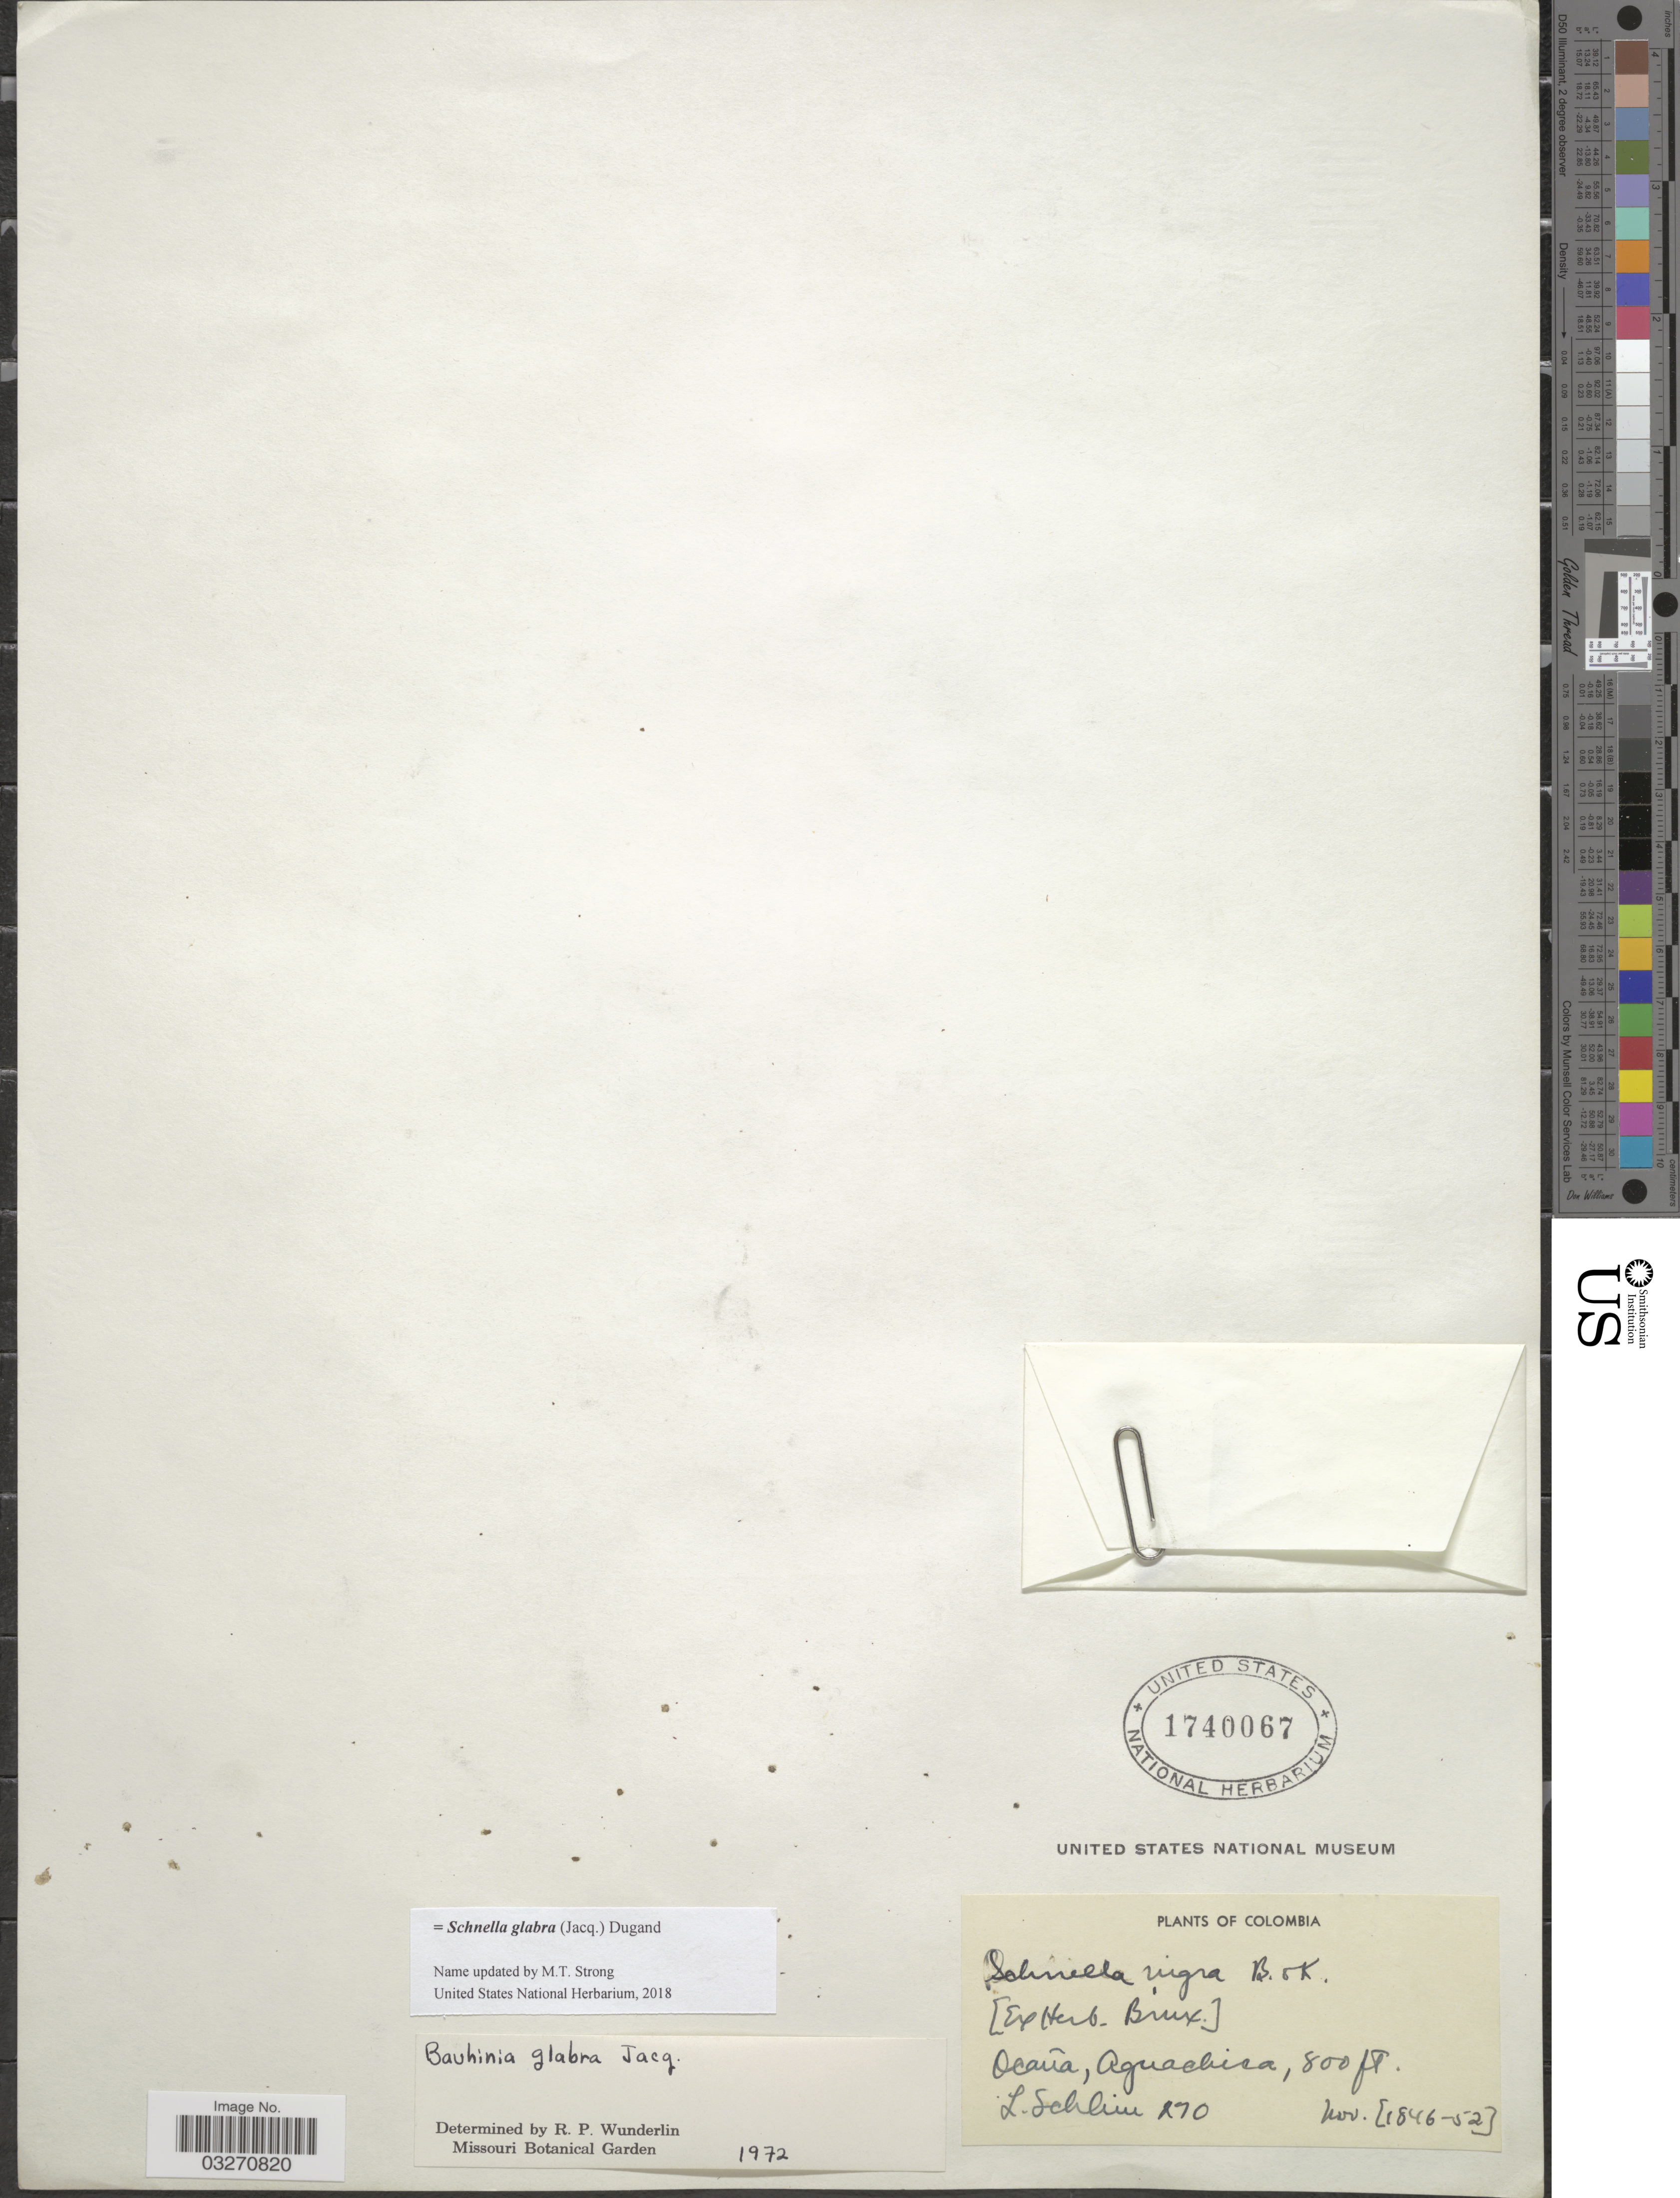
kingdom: Plantae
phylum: Tracheophyta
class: Magnoliopsida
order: Fabales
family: Fabaceae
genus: Schnella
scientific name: Schnella glabra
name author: (Jacq.) Dugand G.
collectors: L. Schlim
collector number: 270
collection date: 1846-11/1852-11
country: Colombia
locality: Ocaña, Aguachica.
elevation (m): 244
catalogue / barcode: US 1740067